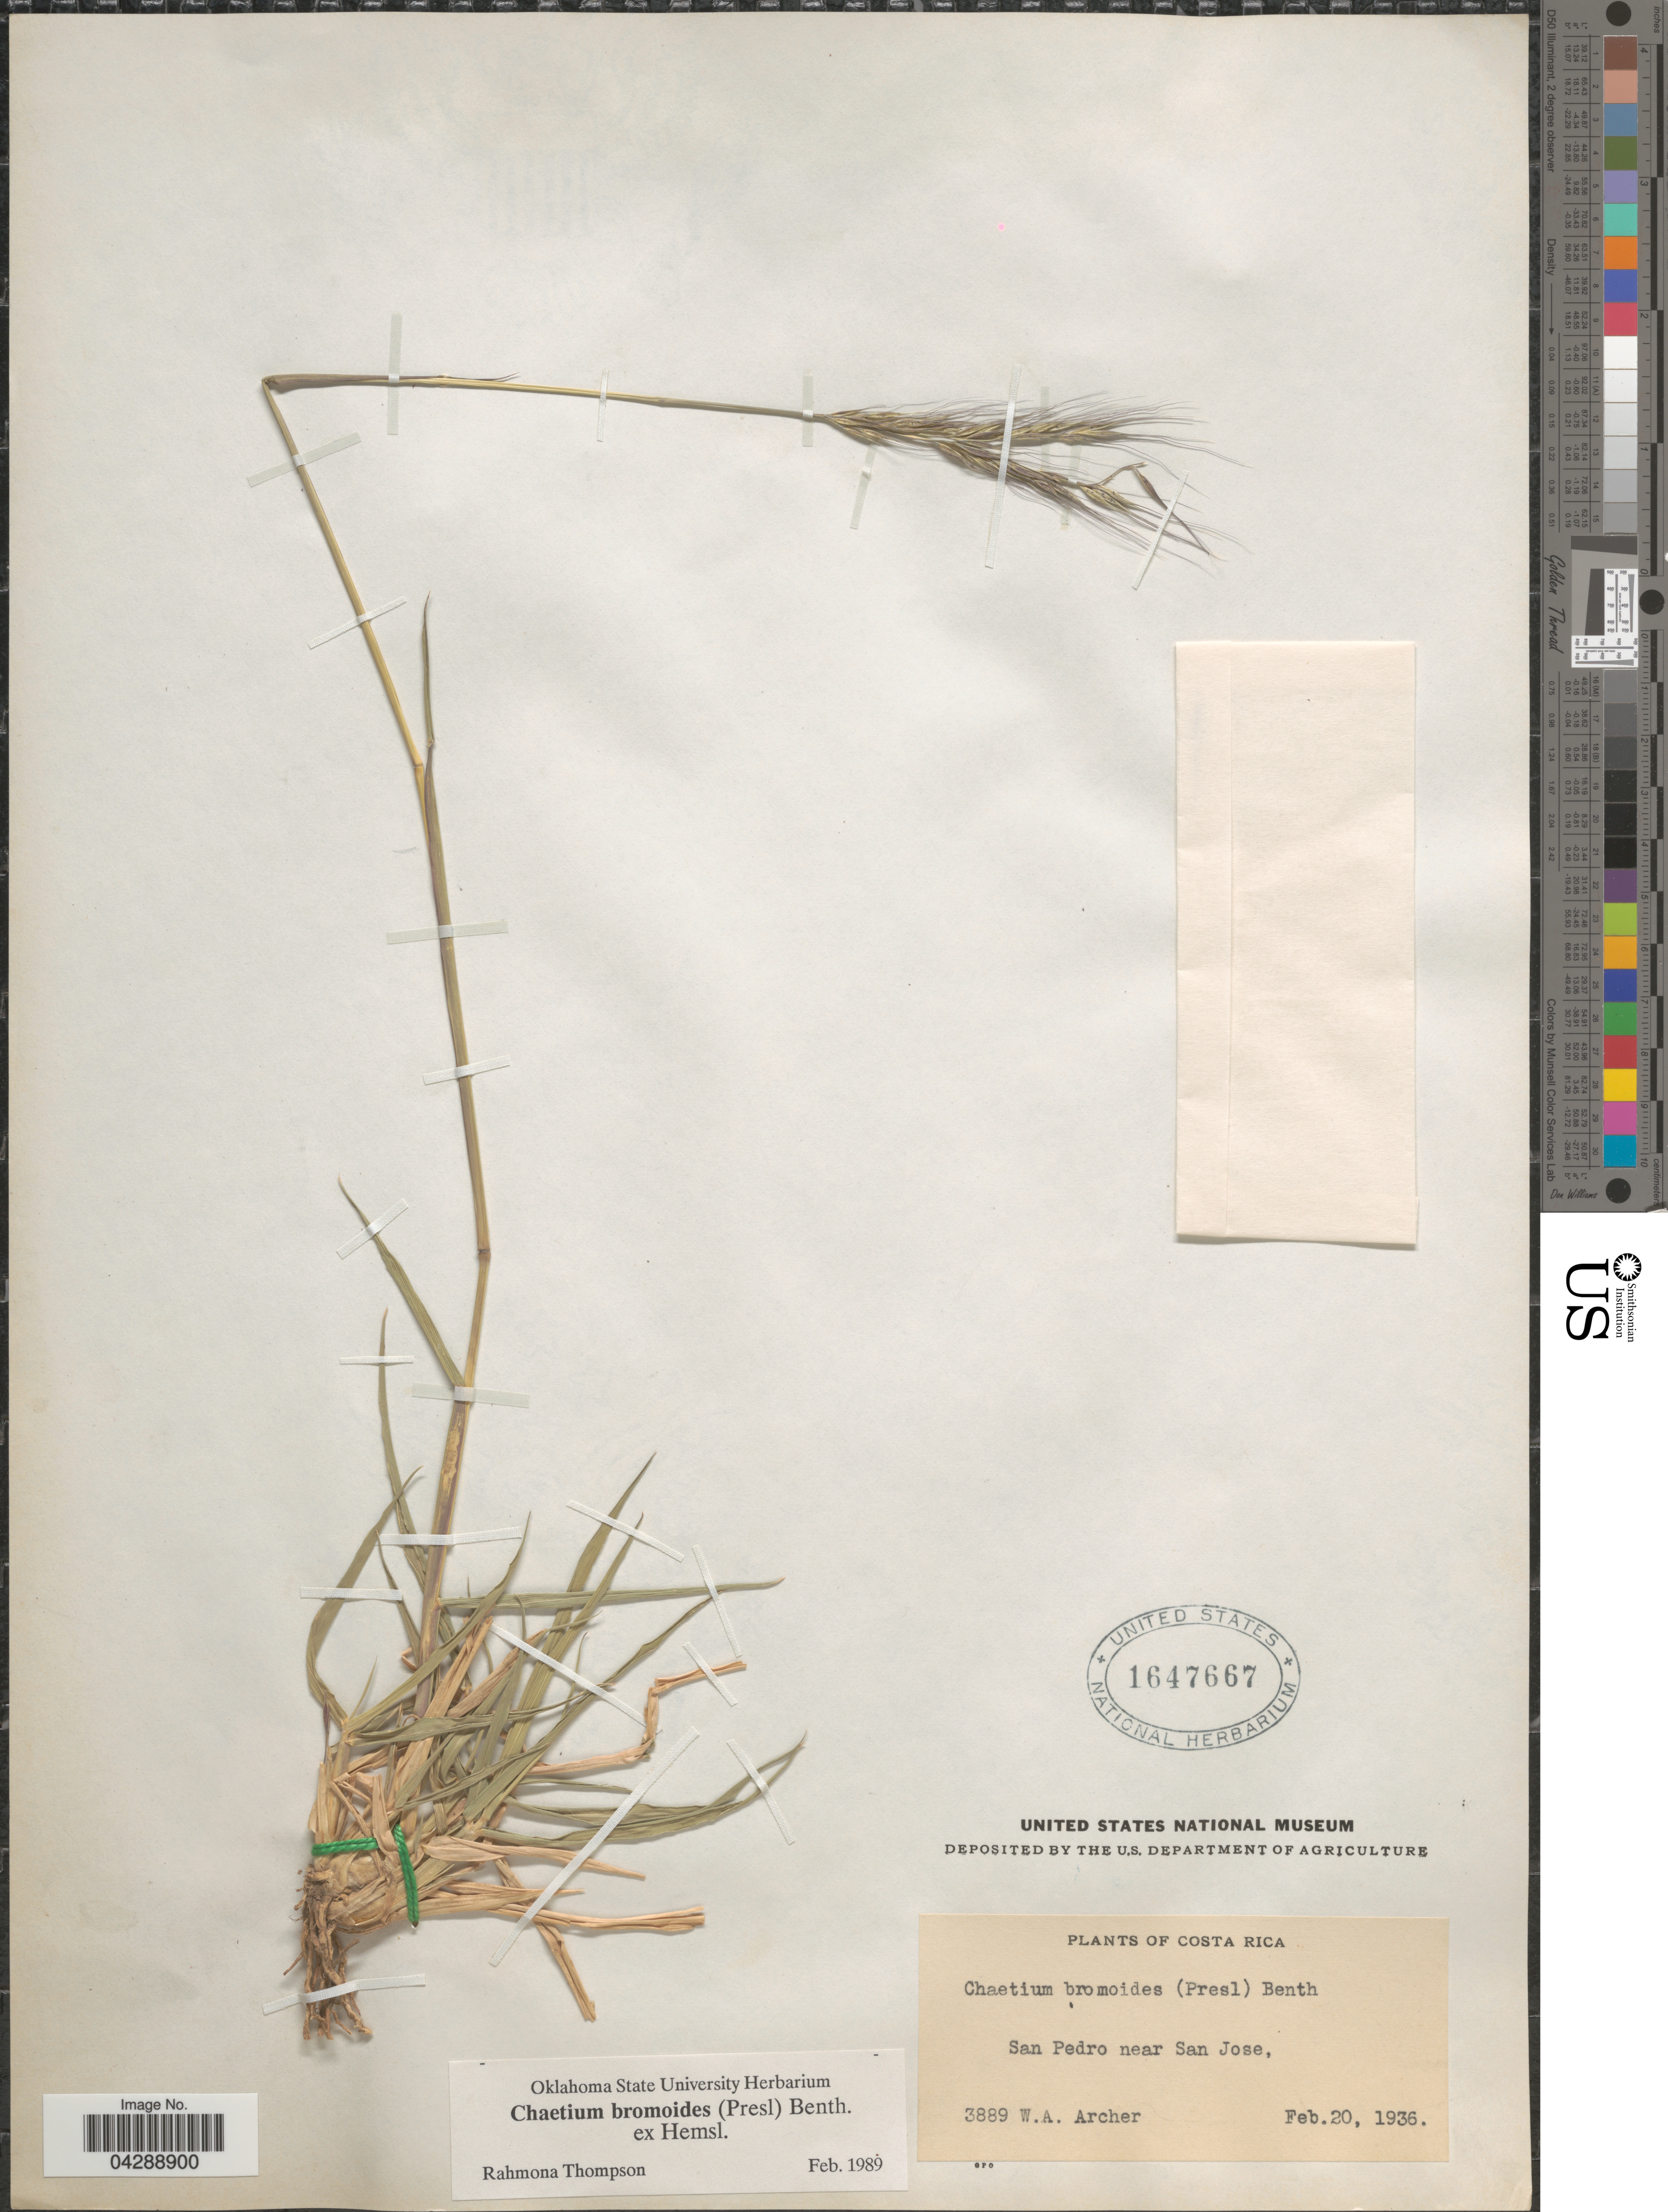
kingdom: Plantae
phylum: Tracheophyta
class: Liliopsida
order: Poales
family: Poaceae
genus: Chaetium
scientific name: Chaetium bromoides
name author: (J. Presl) Benth. ex Hemsl.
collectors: W. Archer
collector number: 3889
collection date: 1936-02-20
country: Costa Rica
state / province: San José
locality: San Pedro near San Jose.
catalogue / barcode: US 1647667